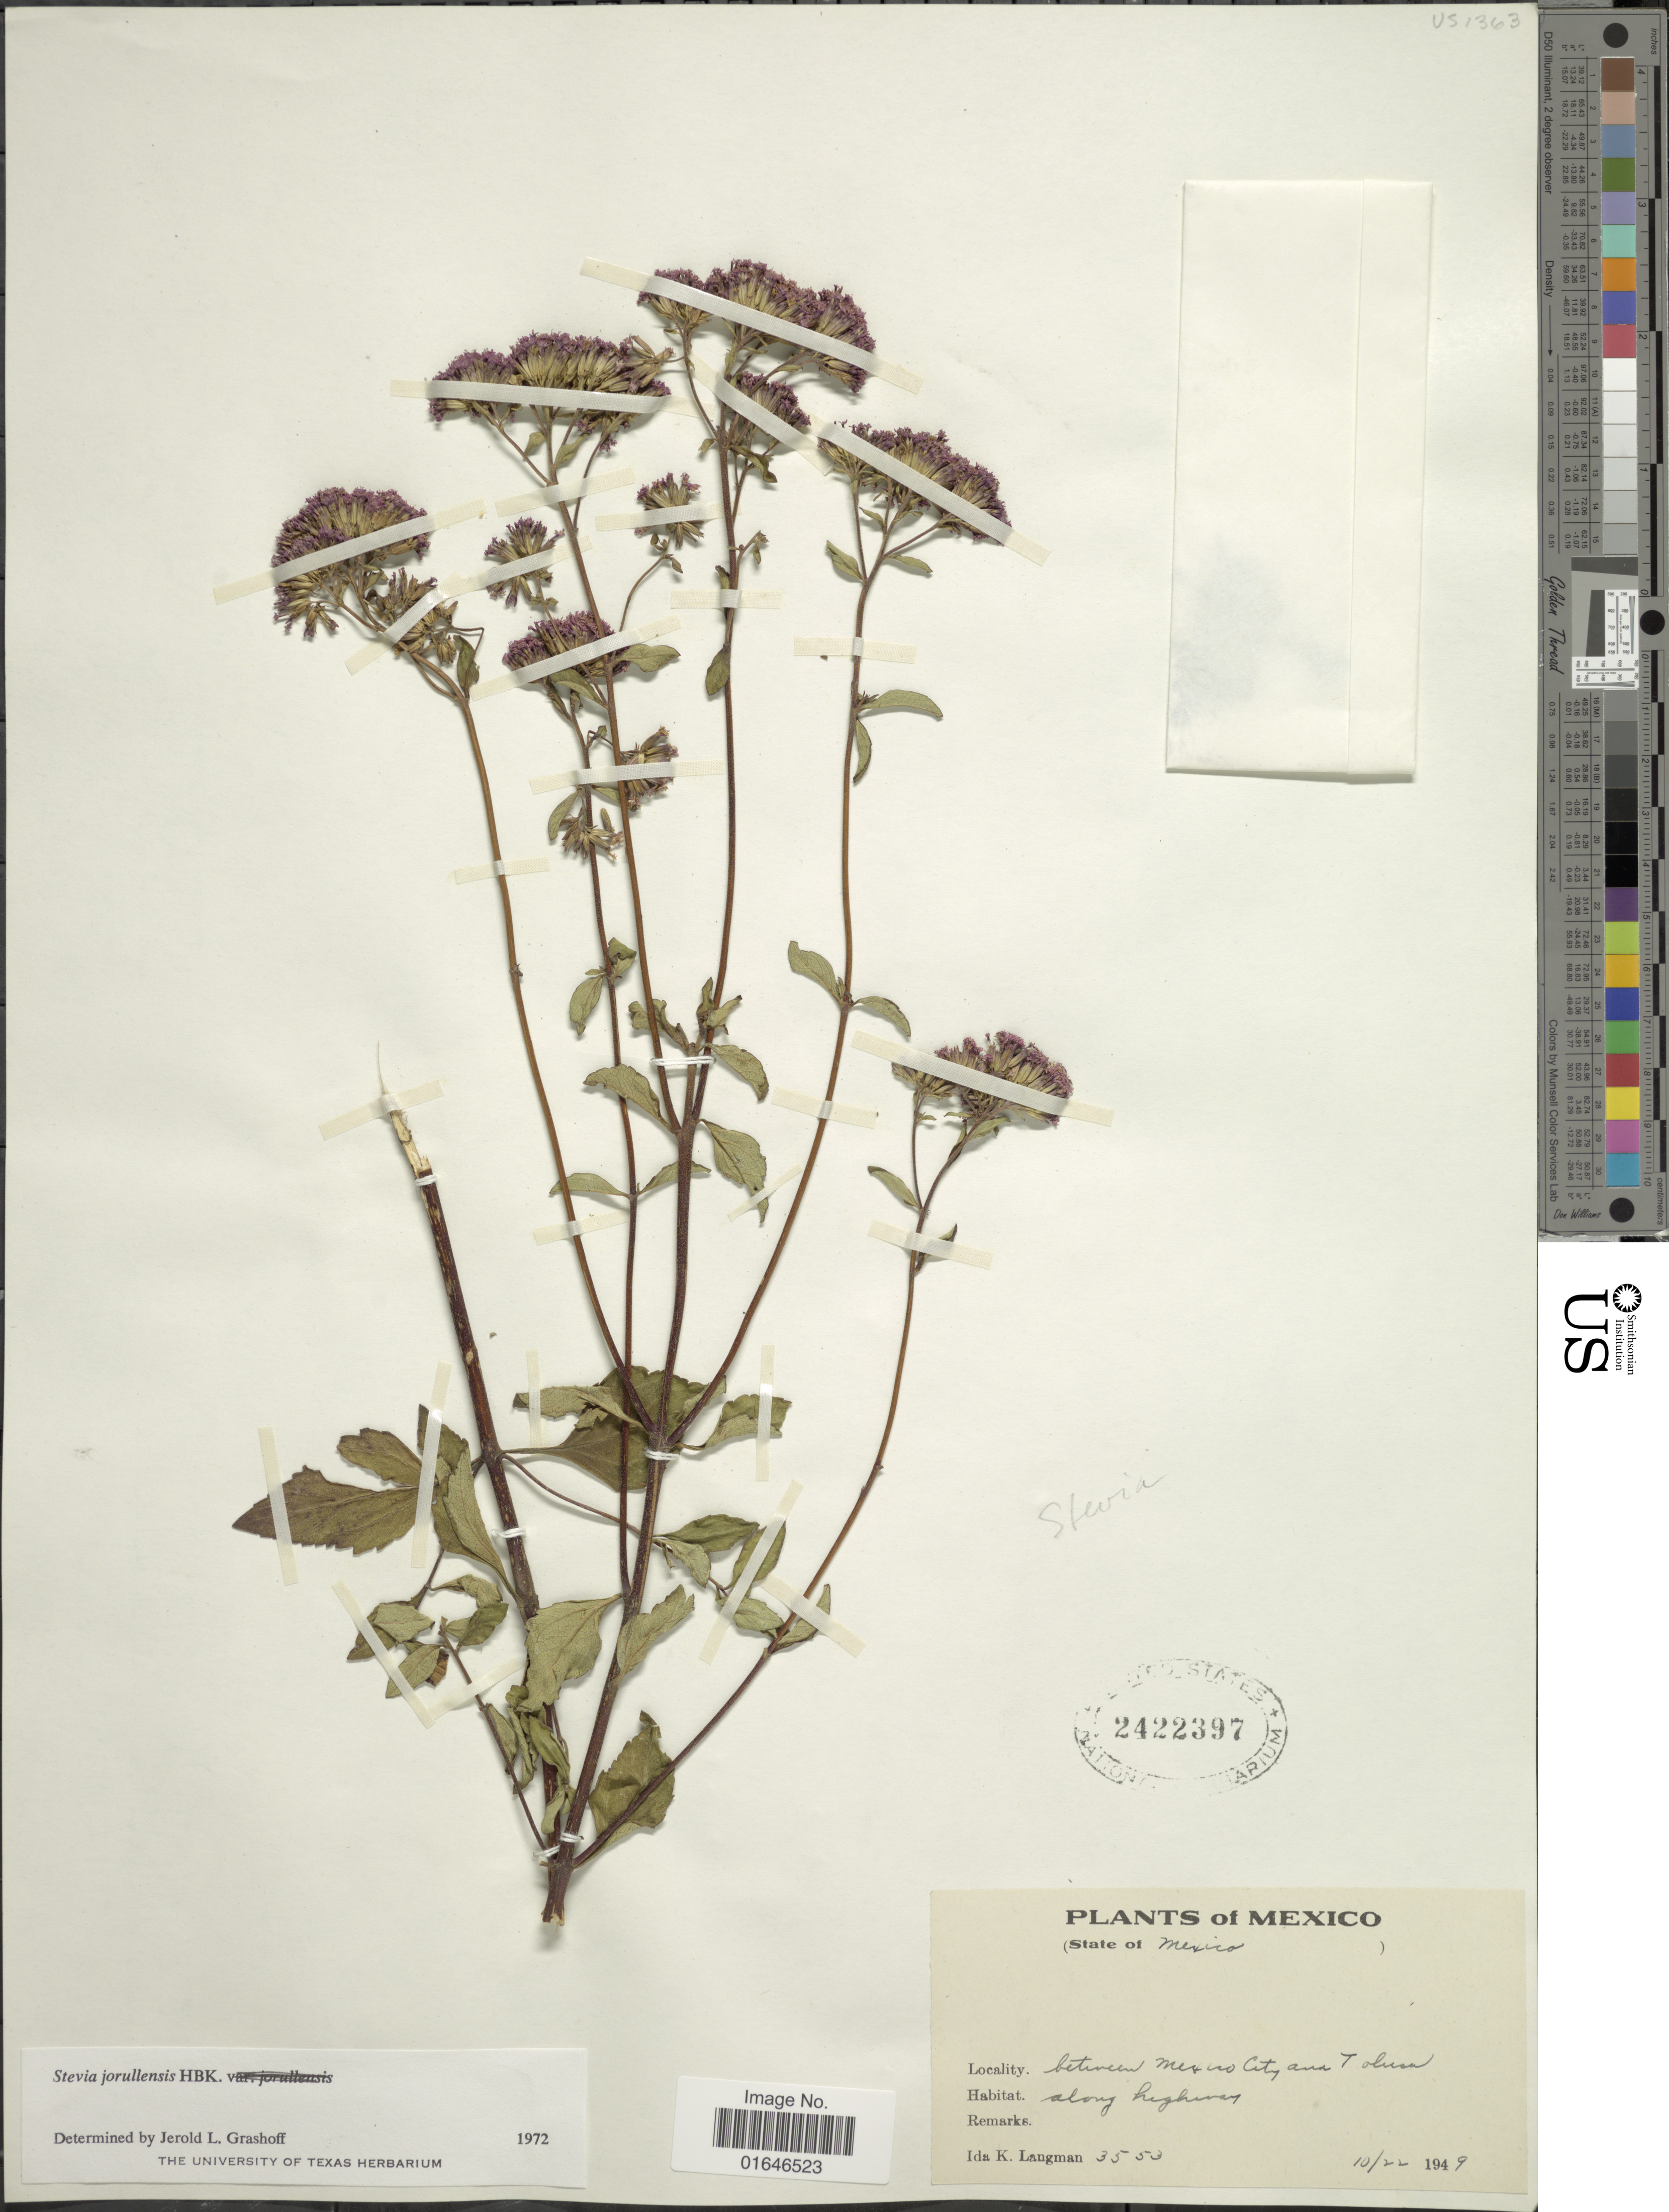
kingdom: Plantae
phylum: Tracheophyta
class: Magnoliopsida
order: Asterales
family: Asteraceae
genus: Stevia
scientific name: Stevia jorullensis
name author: Kunth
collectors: I. K. Langman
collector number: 3553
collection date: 1949-10-22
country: Mexico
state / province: México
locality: Along highway - between Mexico City and Toluca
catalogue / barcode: US 2422397